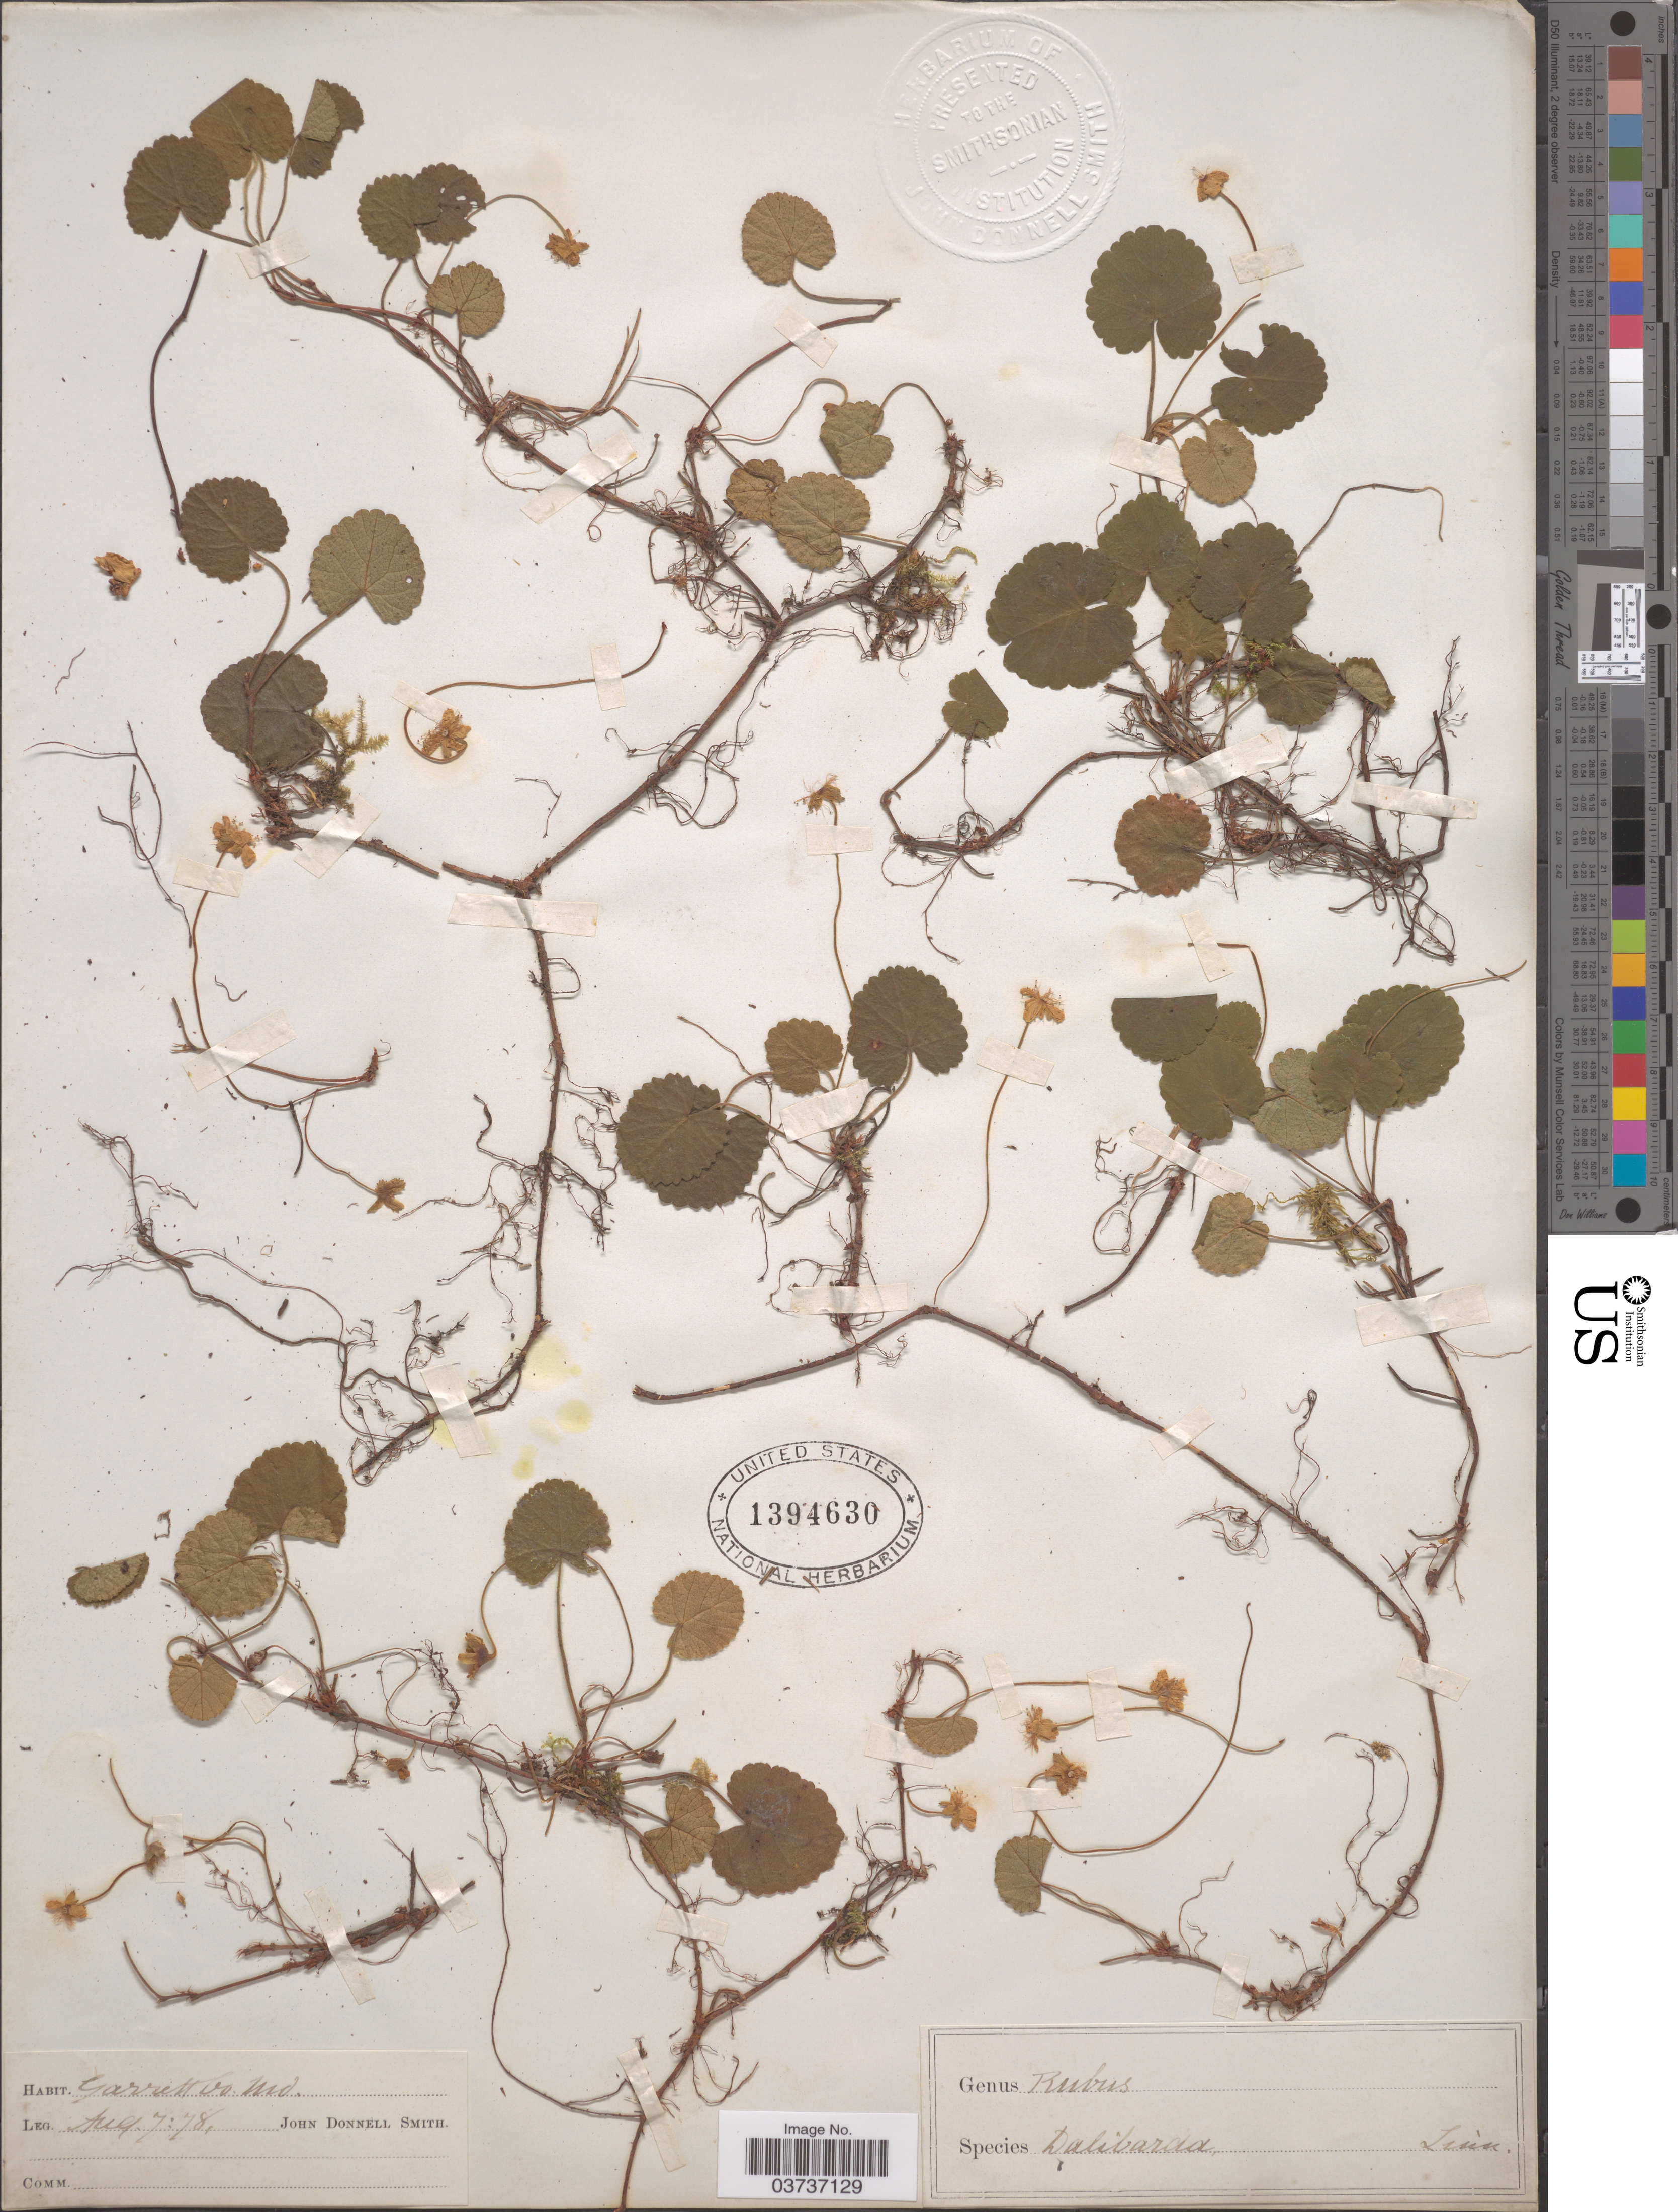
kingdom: Plantae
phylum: Tracheophyta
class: Magnoliopsida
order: Rosales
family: Rosaceae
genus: Dalibarda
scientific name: Dalibarda repens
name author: L.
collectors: J. Donnell Smith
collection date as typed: Transcribed d/m/y: 7/8/78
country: United States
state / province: Maryland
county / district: Garrett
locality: Garrett Co.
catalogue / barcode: US 1394630